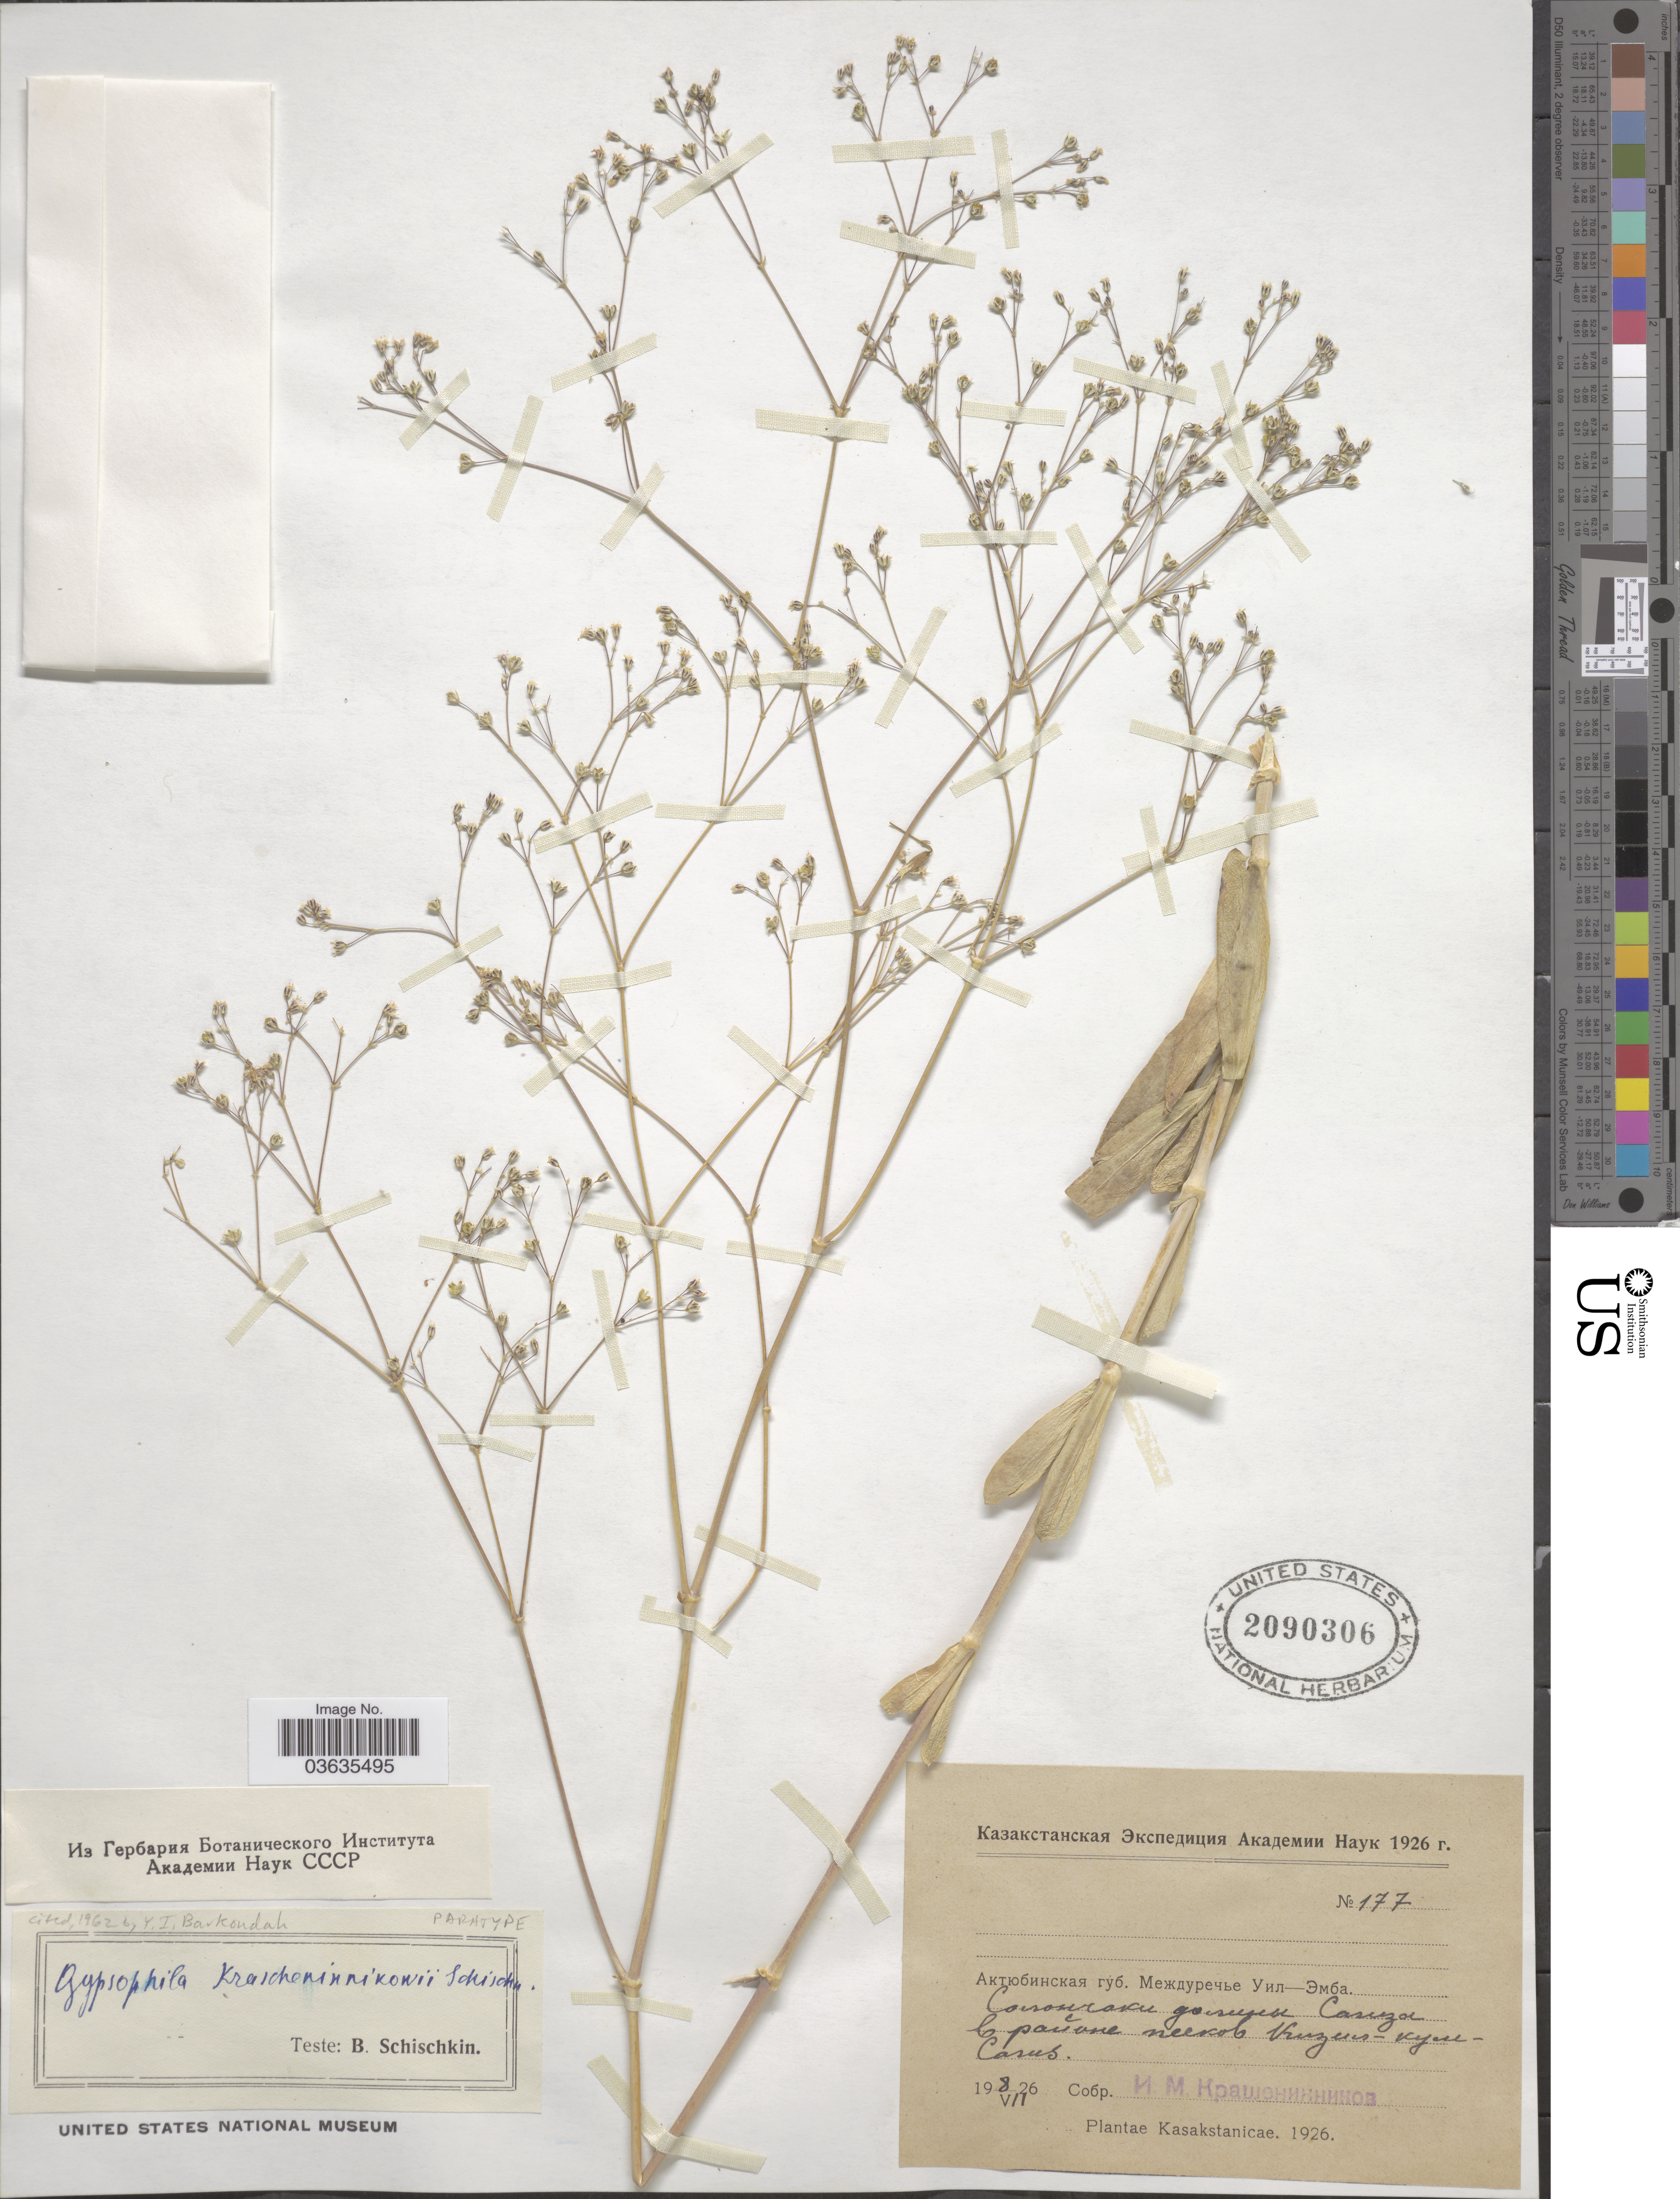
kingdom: Plantae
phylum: Tracheophyta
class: Magnoliopsida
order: Caryophyllales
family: Caryophyllaceae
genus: Gypsophila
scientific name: Gypsophila krascheninnikovii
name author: (Fenzl) Schischk.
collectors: X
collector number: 177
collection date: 1926-07-08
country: Kazakhstan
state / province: Atyrau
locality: Saghyz, between rivers Uil and Emba.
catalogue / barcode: US 2090306